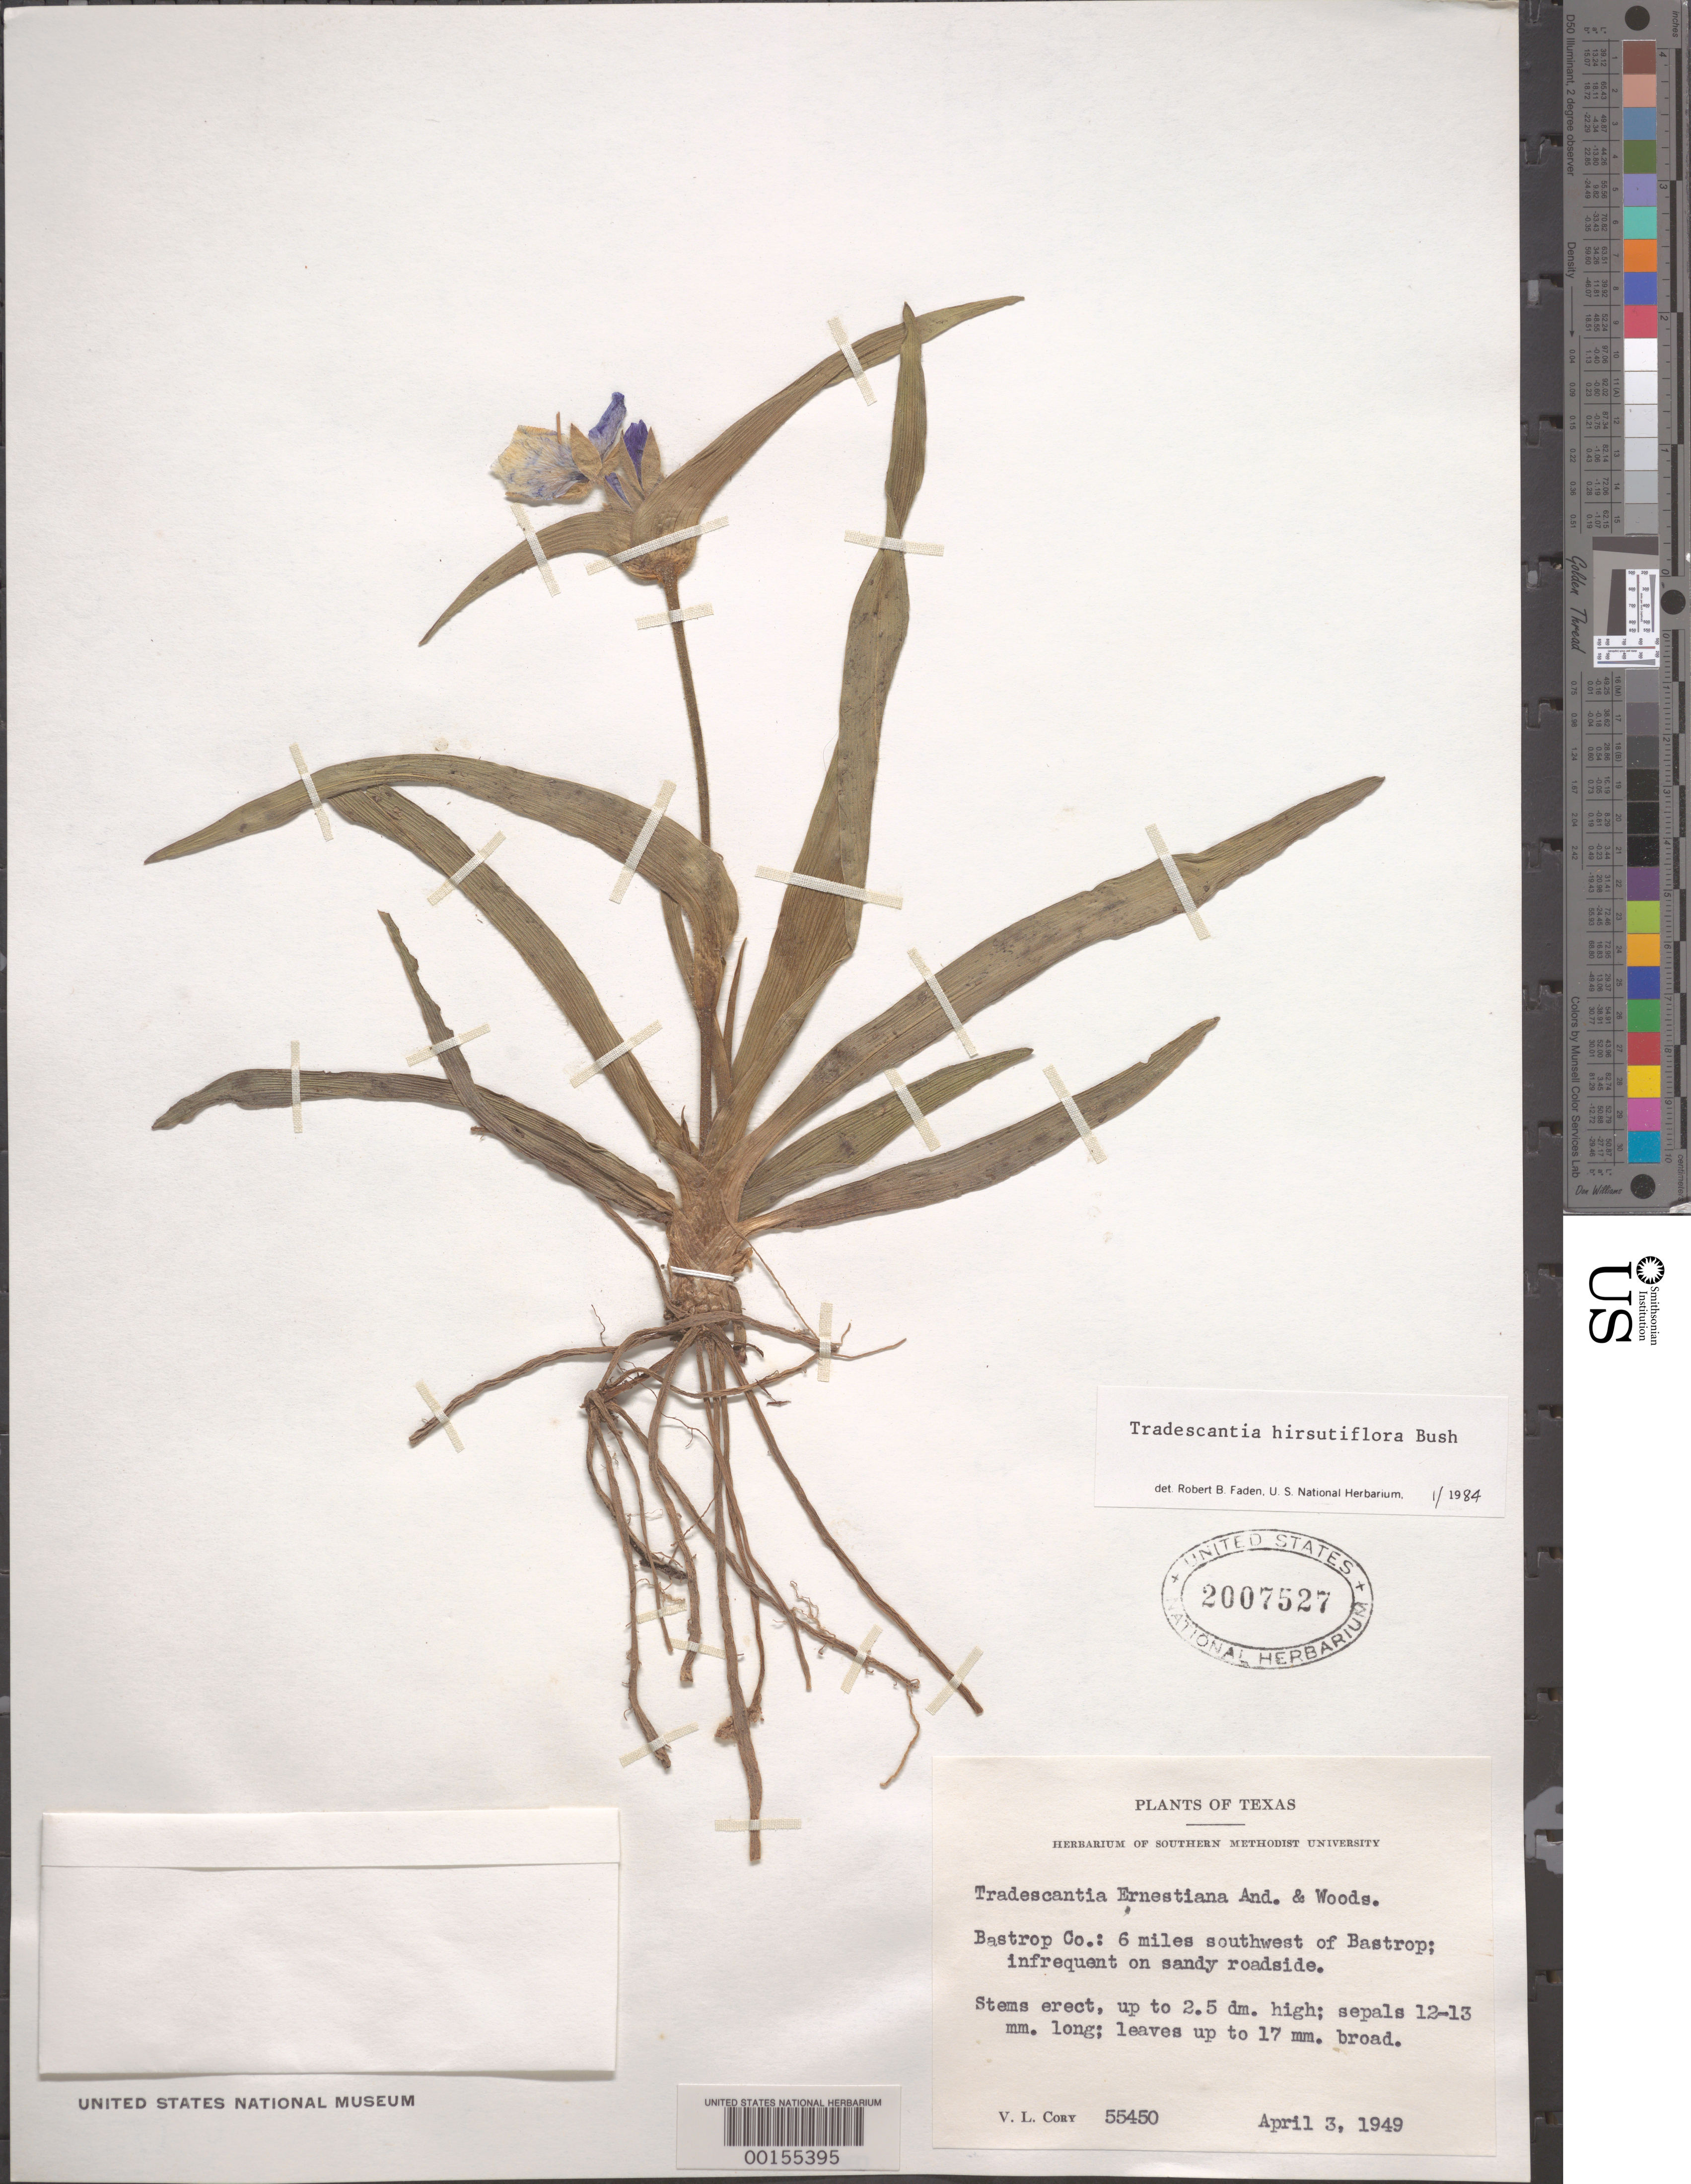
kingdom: Plantae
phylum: Tracheophyta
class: Liliopsida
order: Commelinales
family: Commelinaceae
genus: Tradescantia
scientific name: Tradescantia hirsutiflora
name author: Bush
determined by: Faden, Robert B., (US), Smithsonian Institution - National Museum of Natural History (UNITED STATES)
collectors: V. Cory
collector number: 55450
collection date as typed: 03 Apr 1949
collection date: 1949-04-03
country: United States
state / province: Texas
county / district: Bastrop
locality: Sw of bastrop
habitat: Sandy roadside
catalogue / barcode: US 2007527